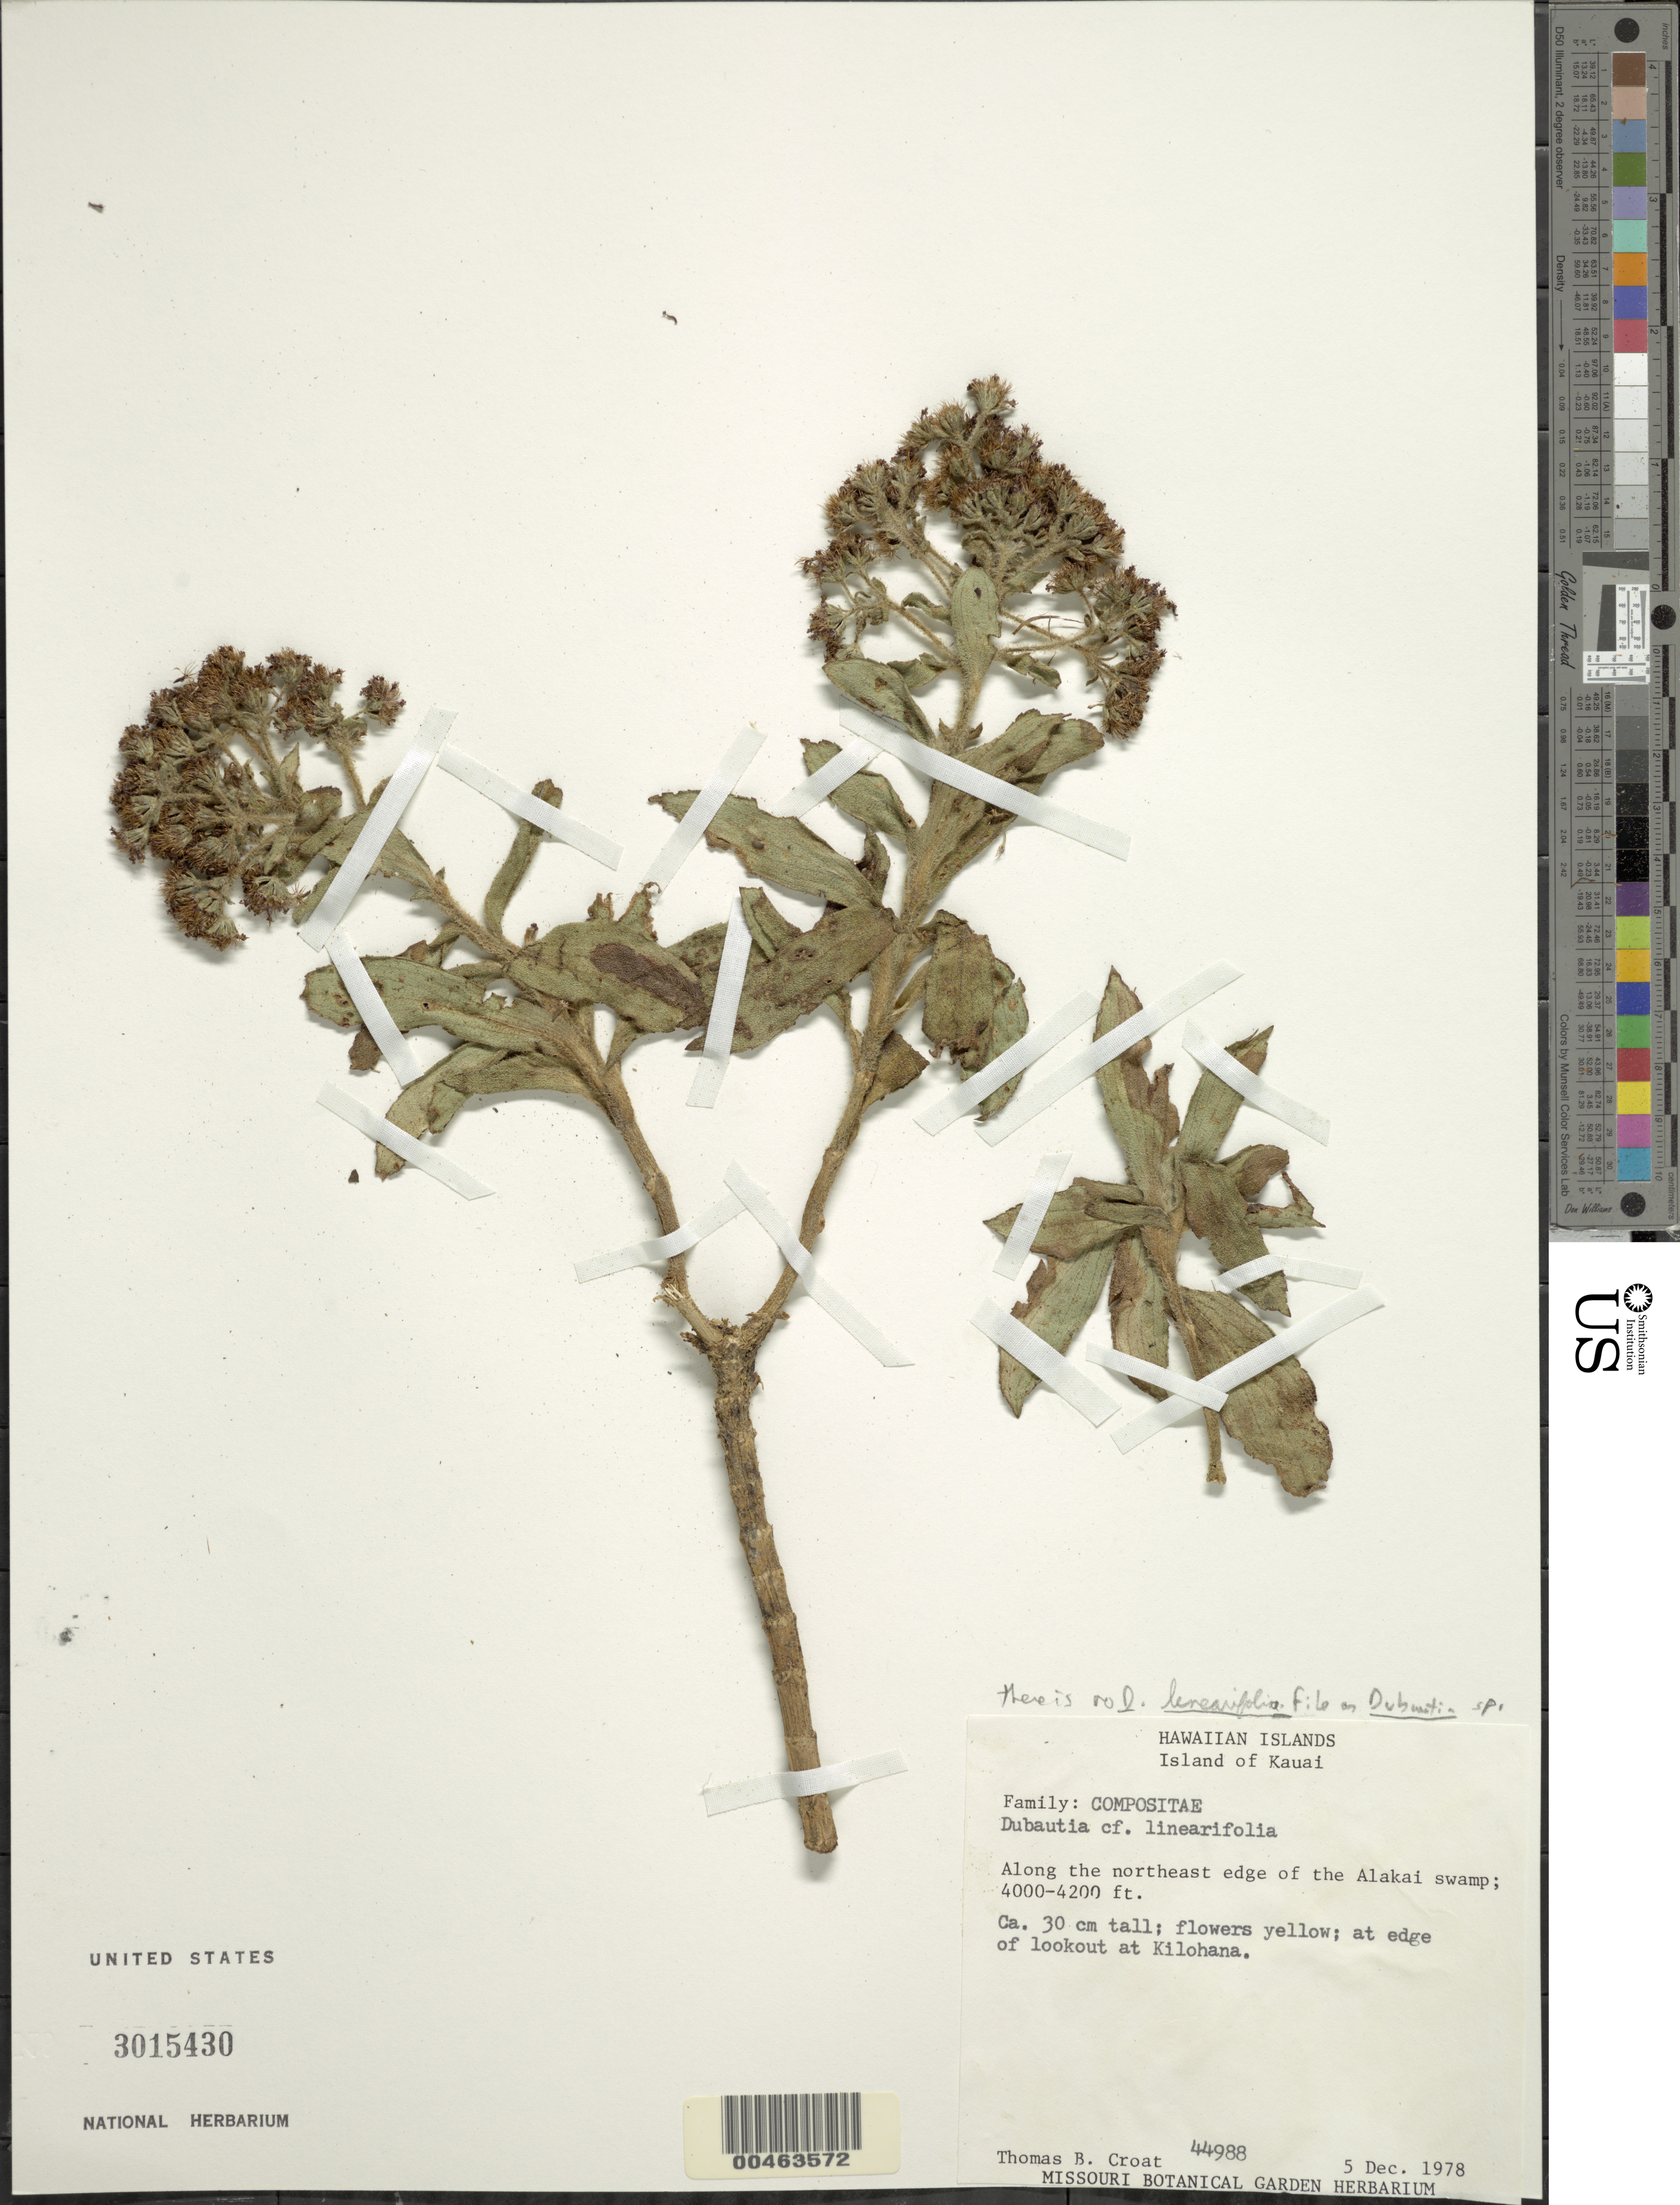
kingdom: Plantae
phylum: Tracheophyta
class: Magnoliopsida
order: Asterales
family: Asteraceae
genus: Dubautia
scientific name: Dubautia sp.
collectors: T. B. Croat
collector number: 44988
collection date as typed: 5 Dec 1978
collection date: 1978-12-05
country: United States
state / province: Hawaii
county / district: Kauai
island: Kaua'i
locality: Along the northeast edge of the Alakai swamp; at edge of lookout at Kilohana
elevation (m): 1219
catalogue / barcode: US 3015430